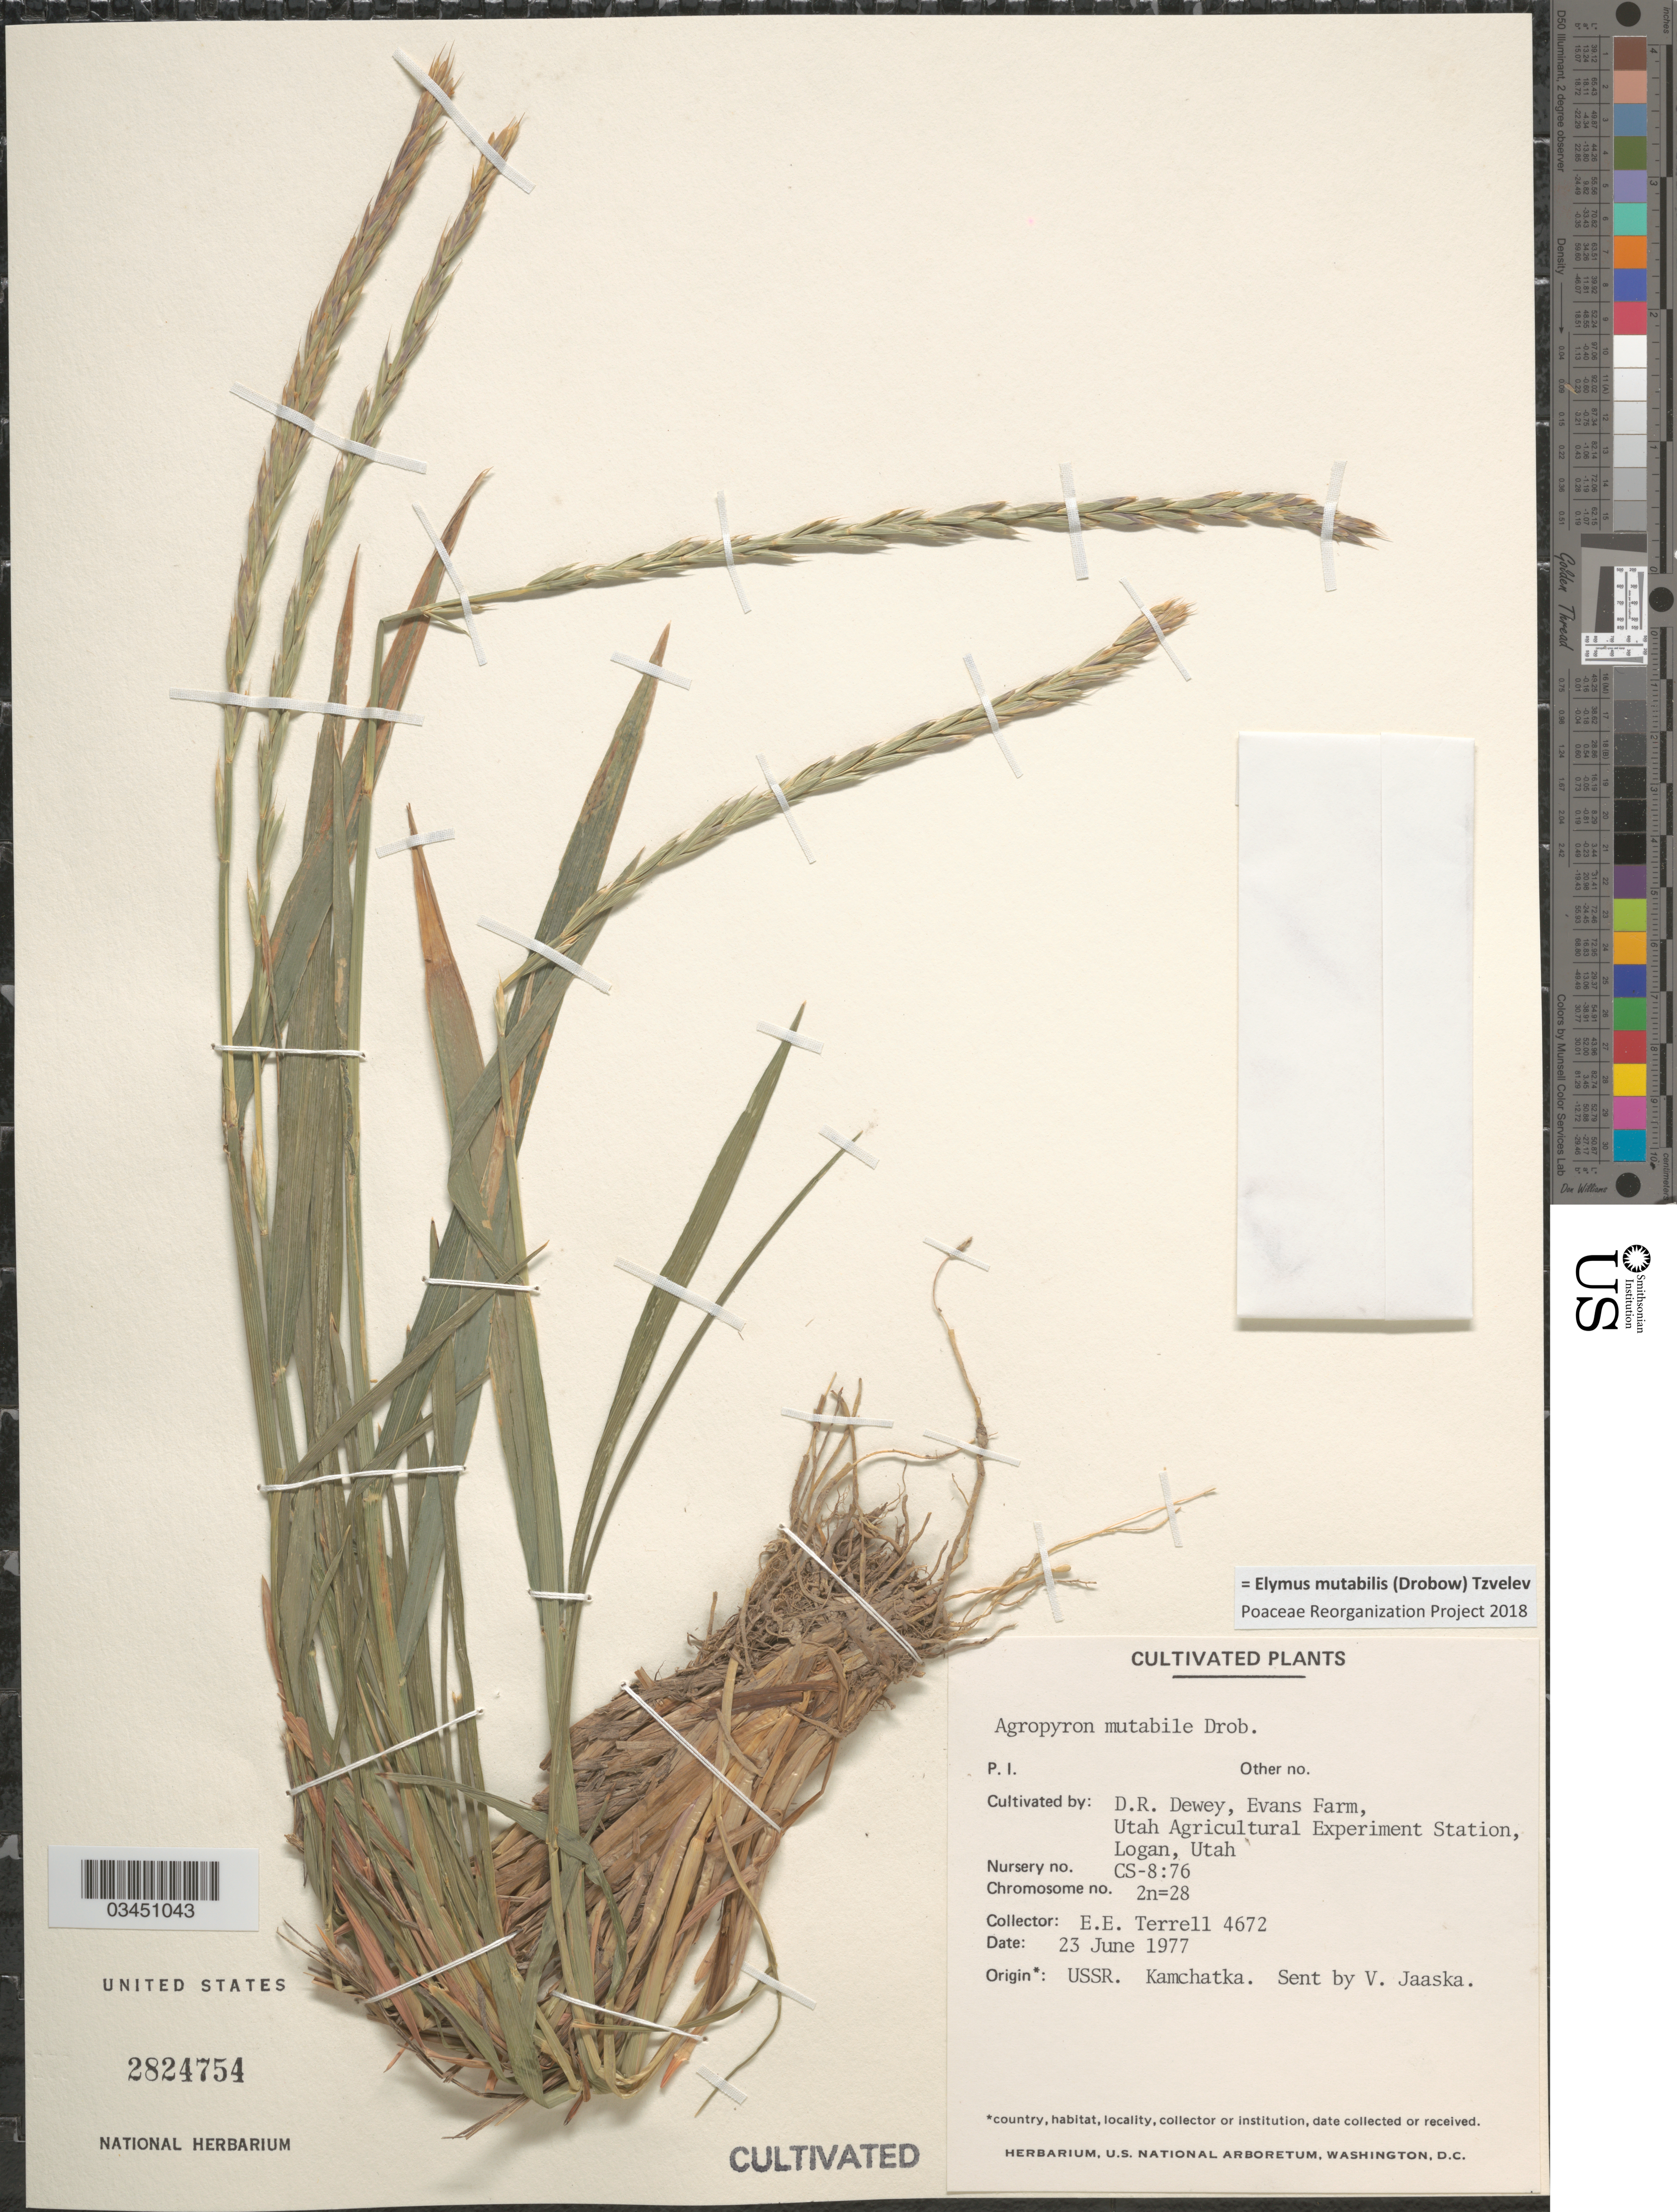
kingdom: Plantae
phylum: Tracheophyta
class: Liliopsida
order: Poales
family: Poaceae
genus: Elymus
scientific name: Elymus mutabilis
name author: (Drobow) Tzvelev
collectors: D. Dewey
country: United States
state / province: Utah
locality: Evans Farm, Utah Agricultural Experiment Station, Logan. Nursery no. CS-8:76.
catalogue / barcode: US 2824754